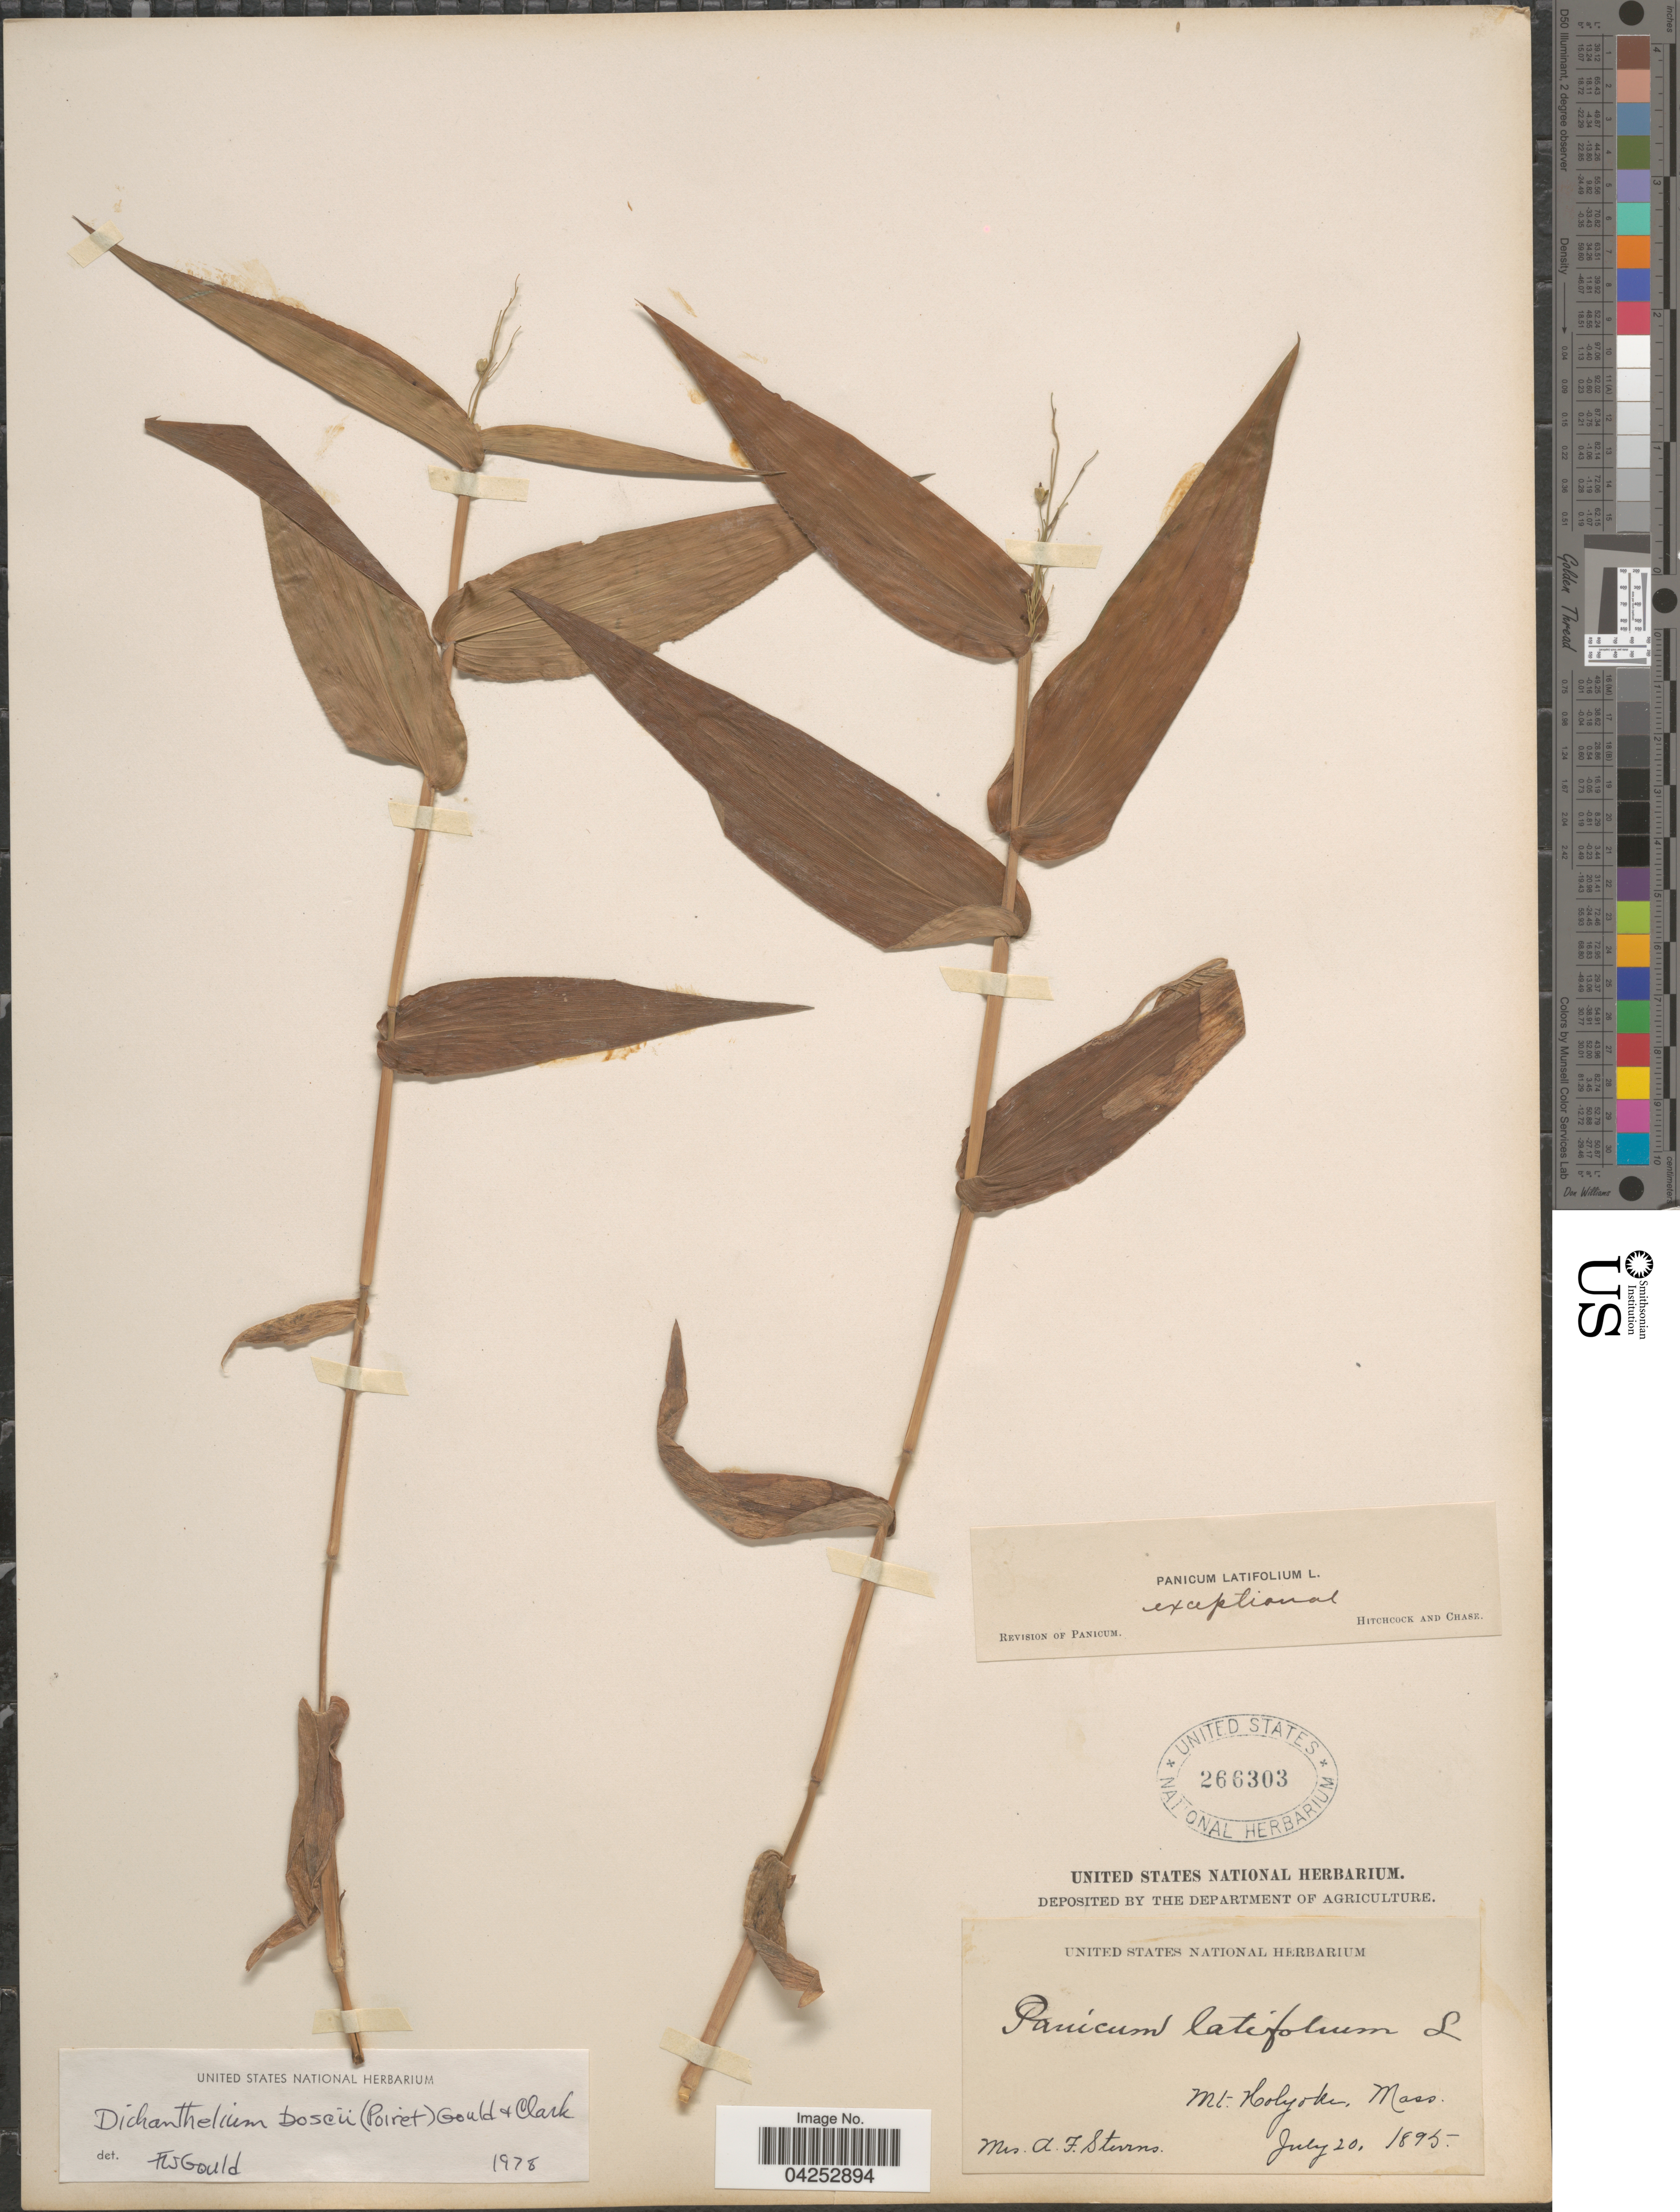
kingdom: Plantae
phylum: Tracheophyta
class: Liliopsida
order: Poales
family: Poaceae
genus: Dichanthelium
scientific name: Dichanthelium boscii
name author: (Poir.) Gould & C.A. Clark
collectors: A. Stevens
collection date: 1895-07-20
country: United States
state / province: Massachusetts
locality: Mt. Holyoke.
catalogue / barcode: US 266303